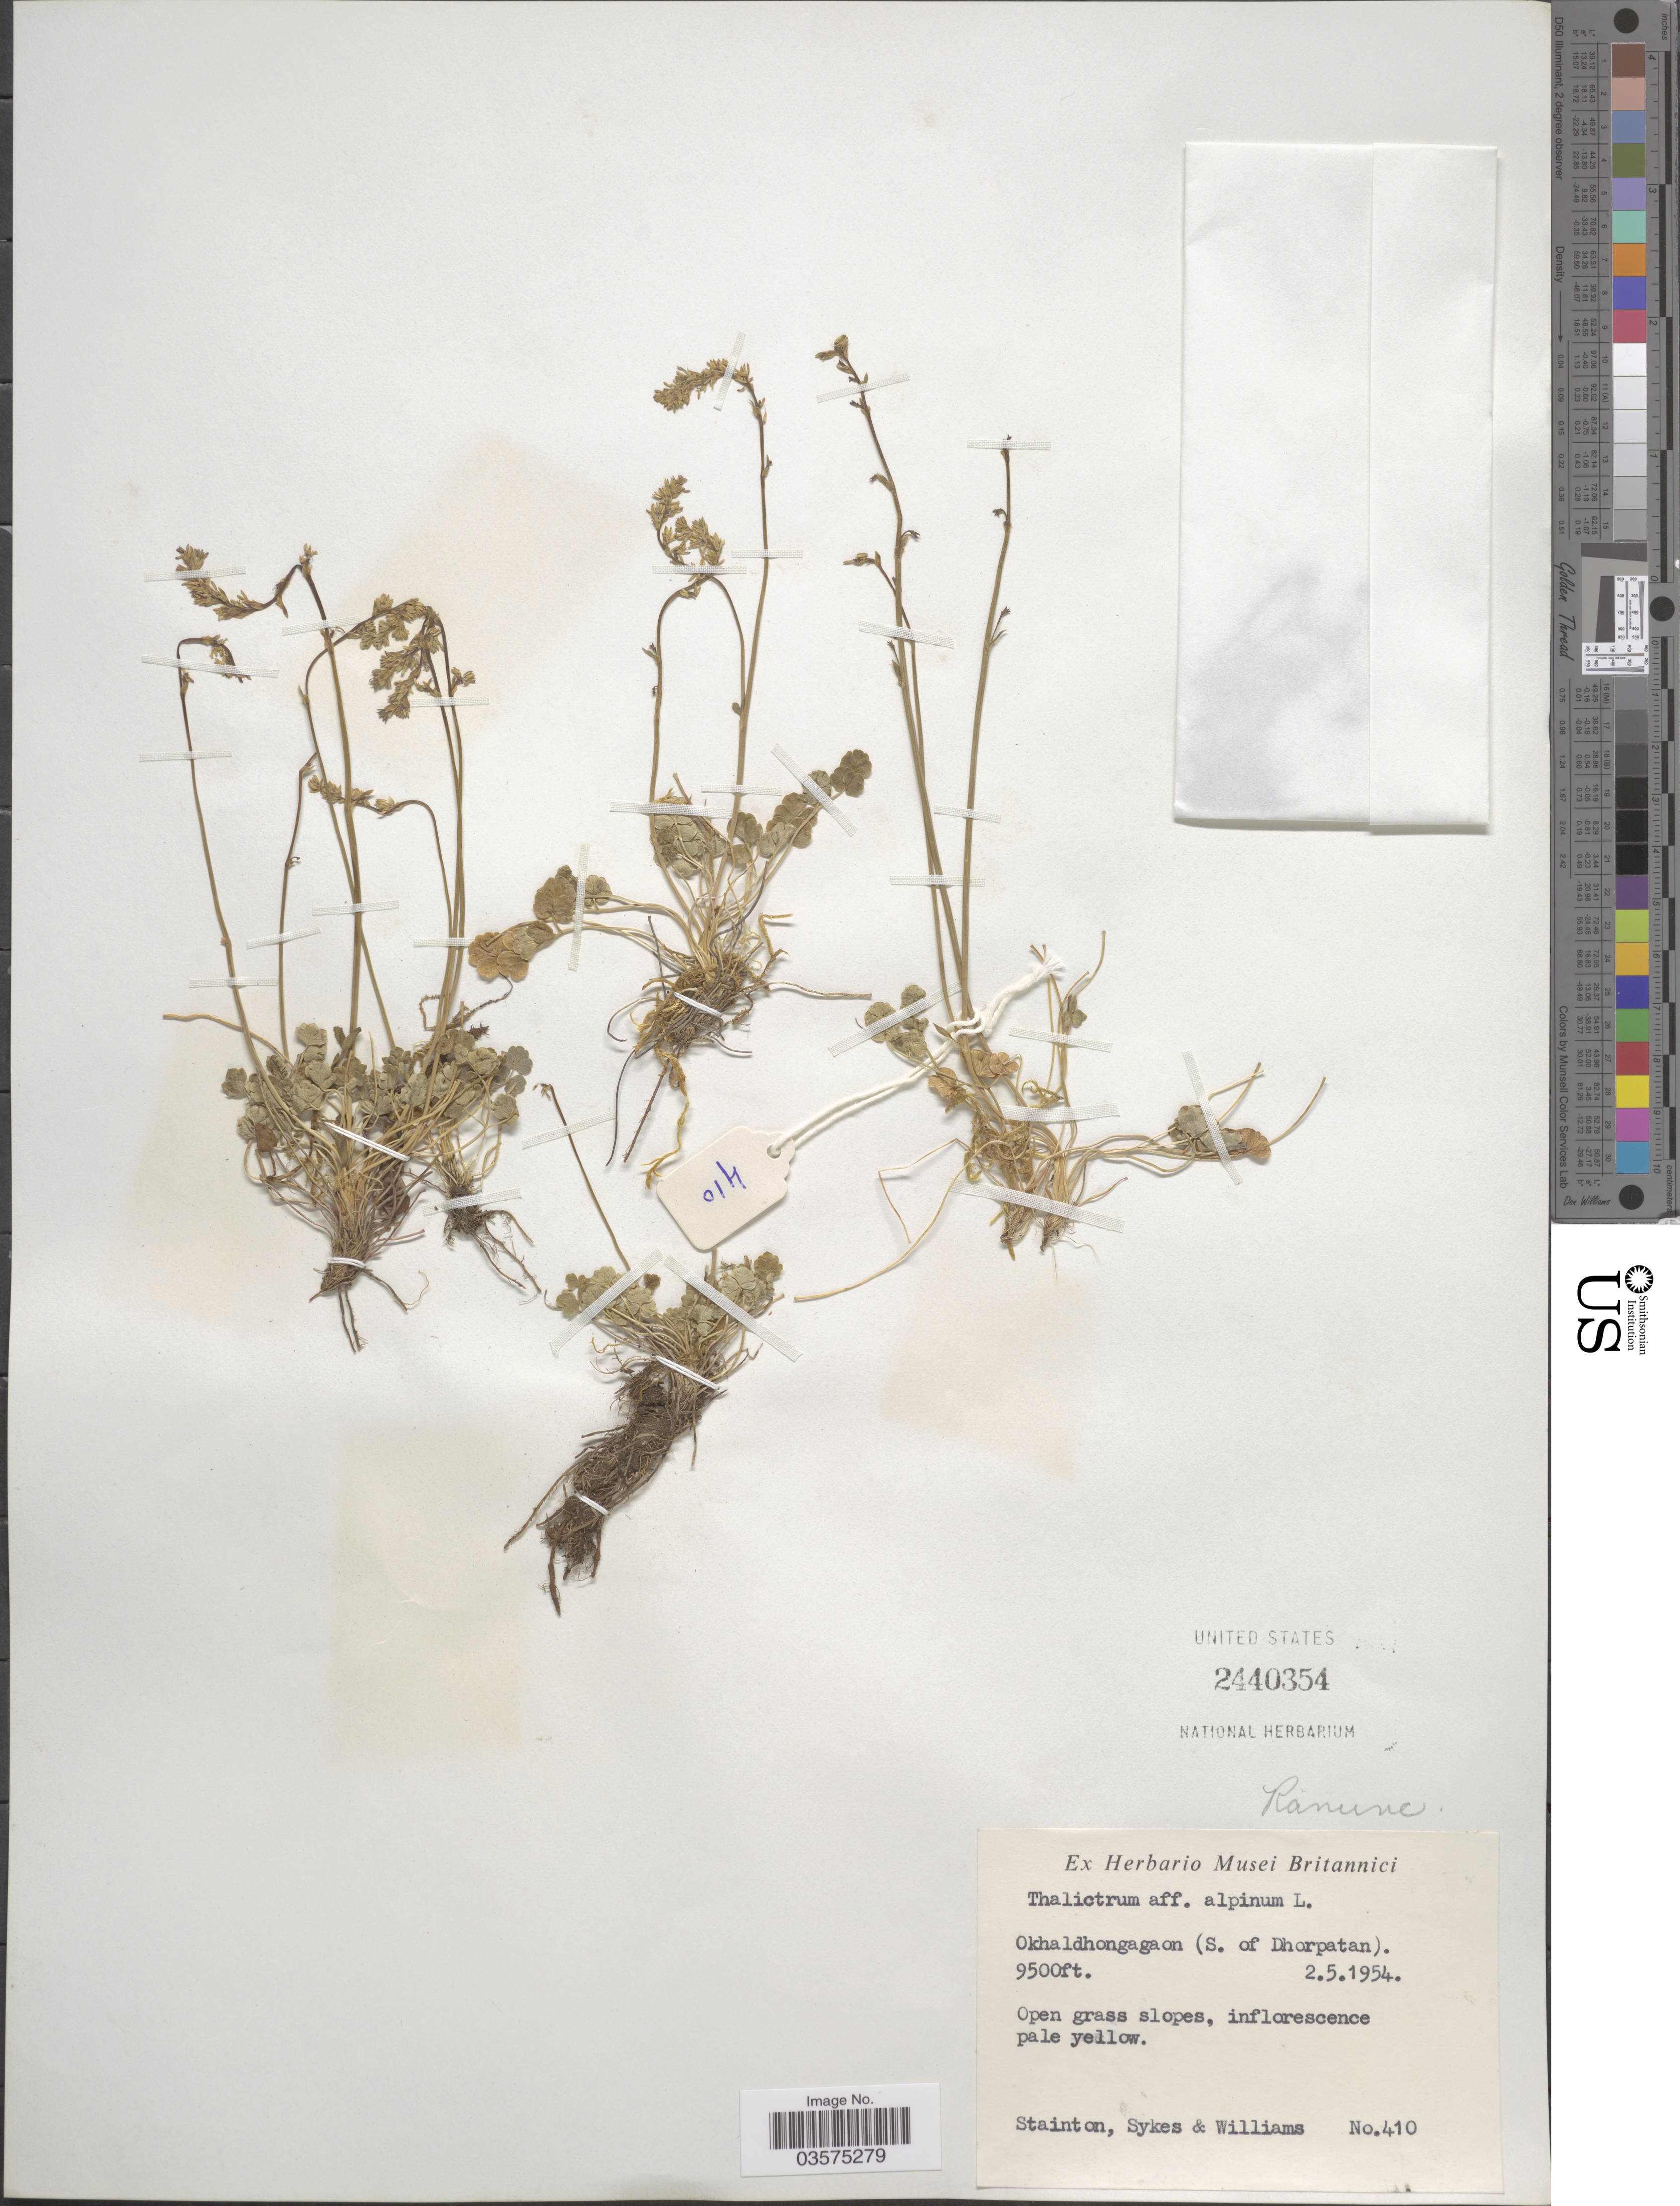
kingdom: Plantae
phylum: Tracheophyta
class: Magnoliopsida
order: Ranunculales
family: Ranunculaceae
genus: Thalictrum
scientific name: Thalictrum alpinum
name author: L.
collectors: -. Stainton, Sykes, -- & -- Williams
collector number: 410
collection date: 1954-05-02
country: Nepal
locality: Okhaldhongagaon (S. of Dhorpatan).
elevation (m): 2896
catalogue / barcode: US 2440354